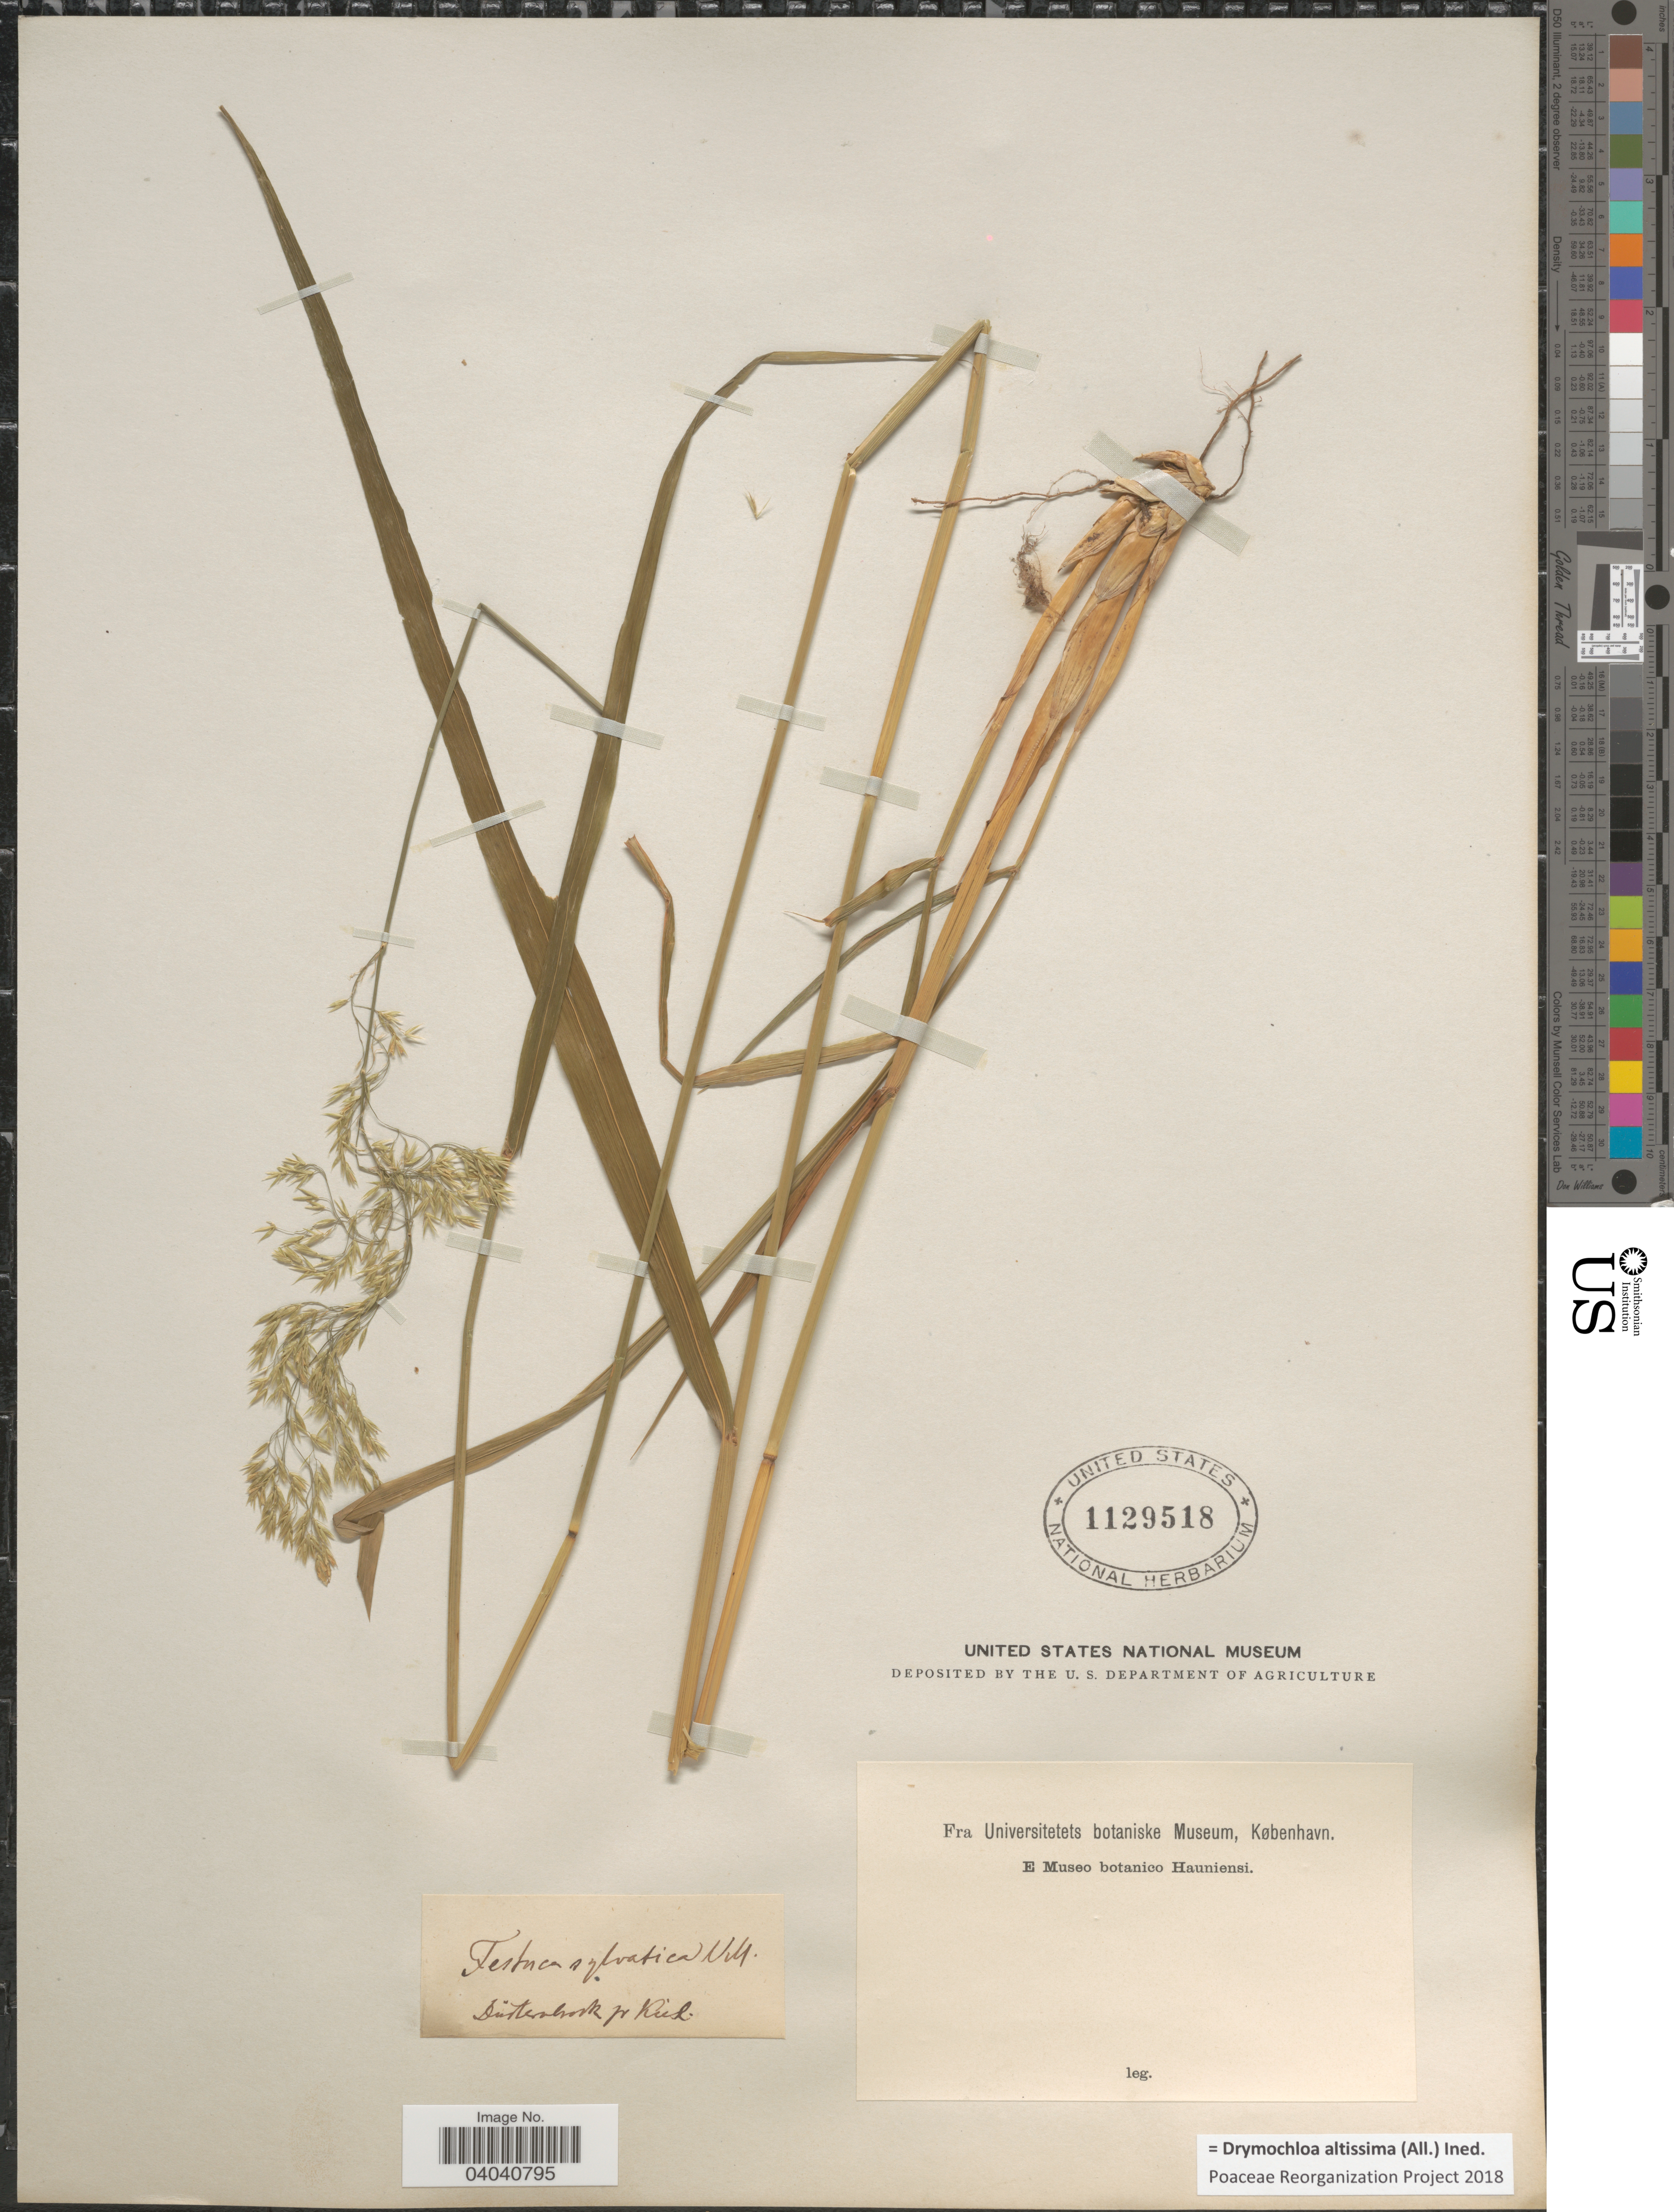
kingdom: Plantae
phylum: Tracheophyta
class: Liliopsida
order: Poales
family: Poaceae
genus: Drymochloa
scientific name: Drymochloa altissima (All.) ined.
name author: (All.)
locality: Düstenhook pr Kiel. [interpreted]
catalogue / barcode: US 1129518